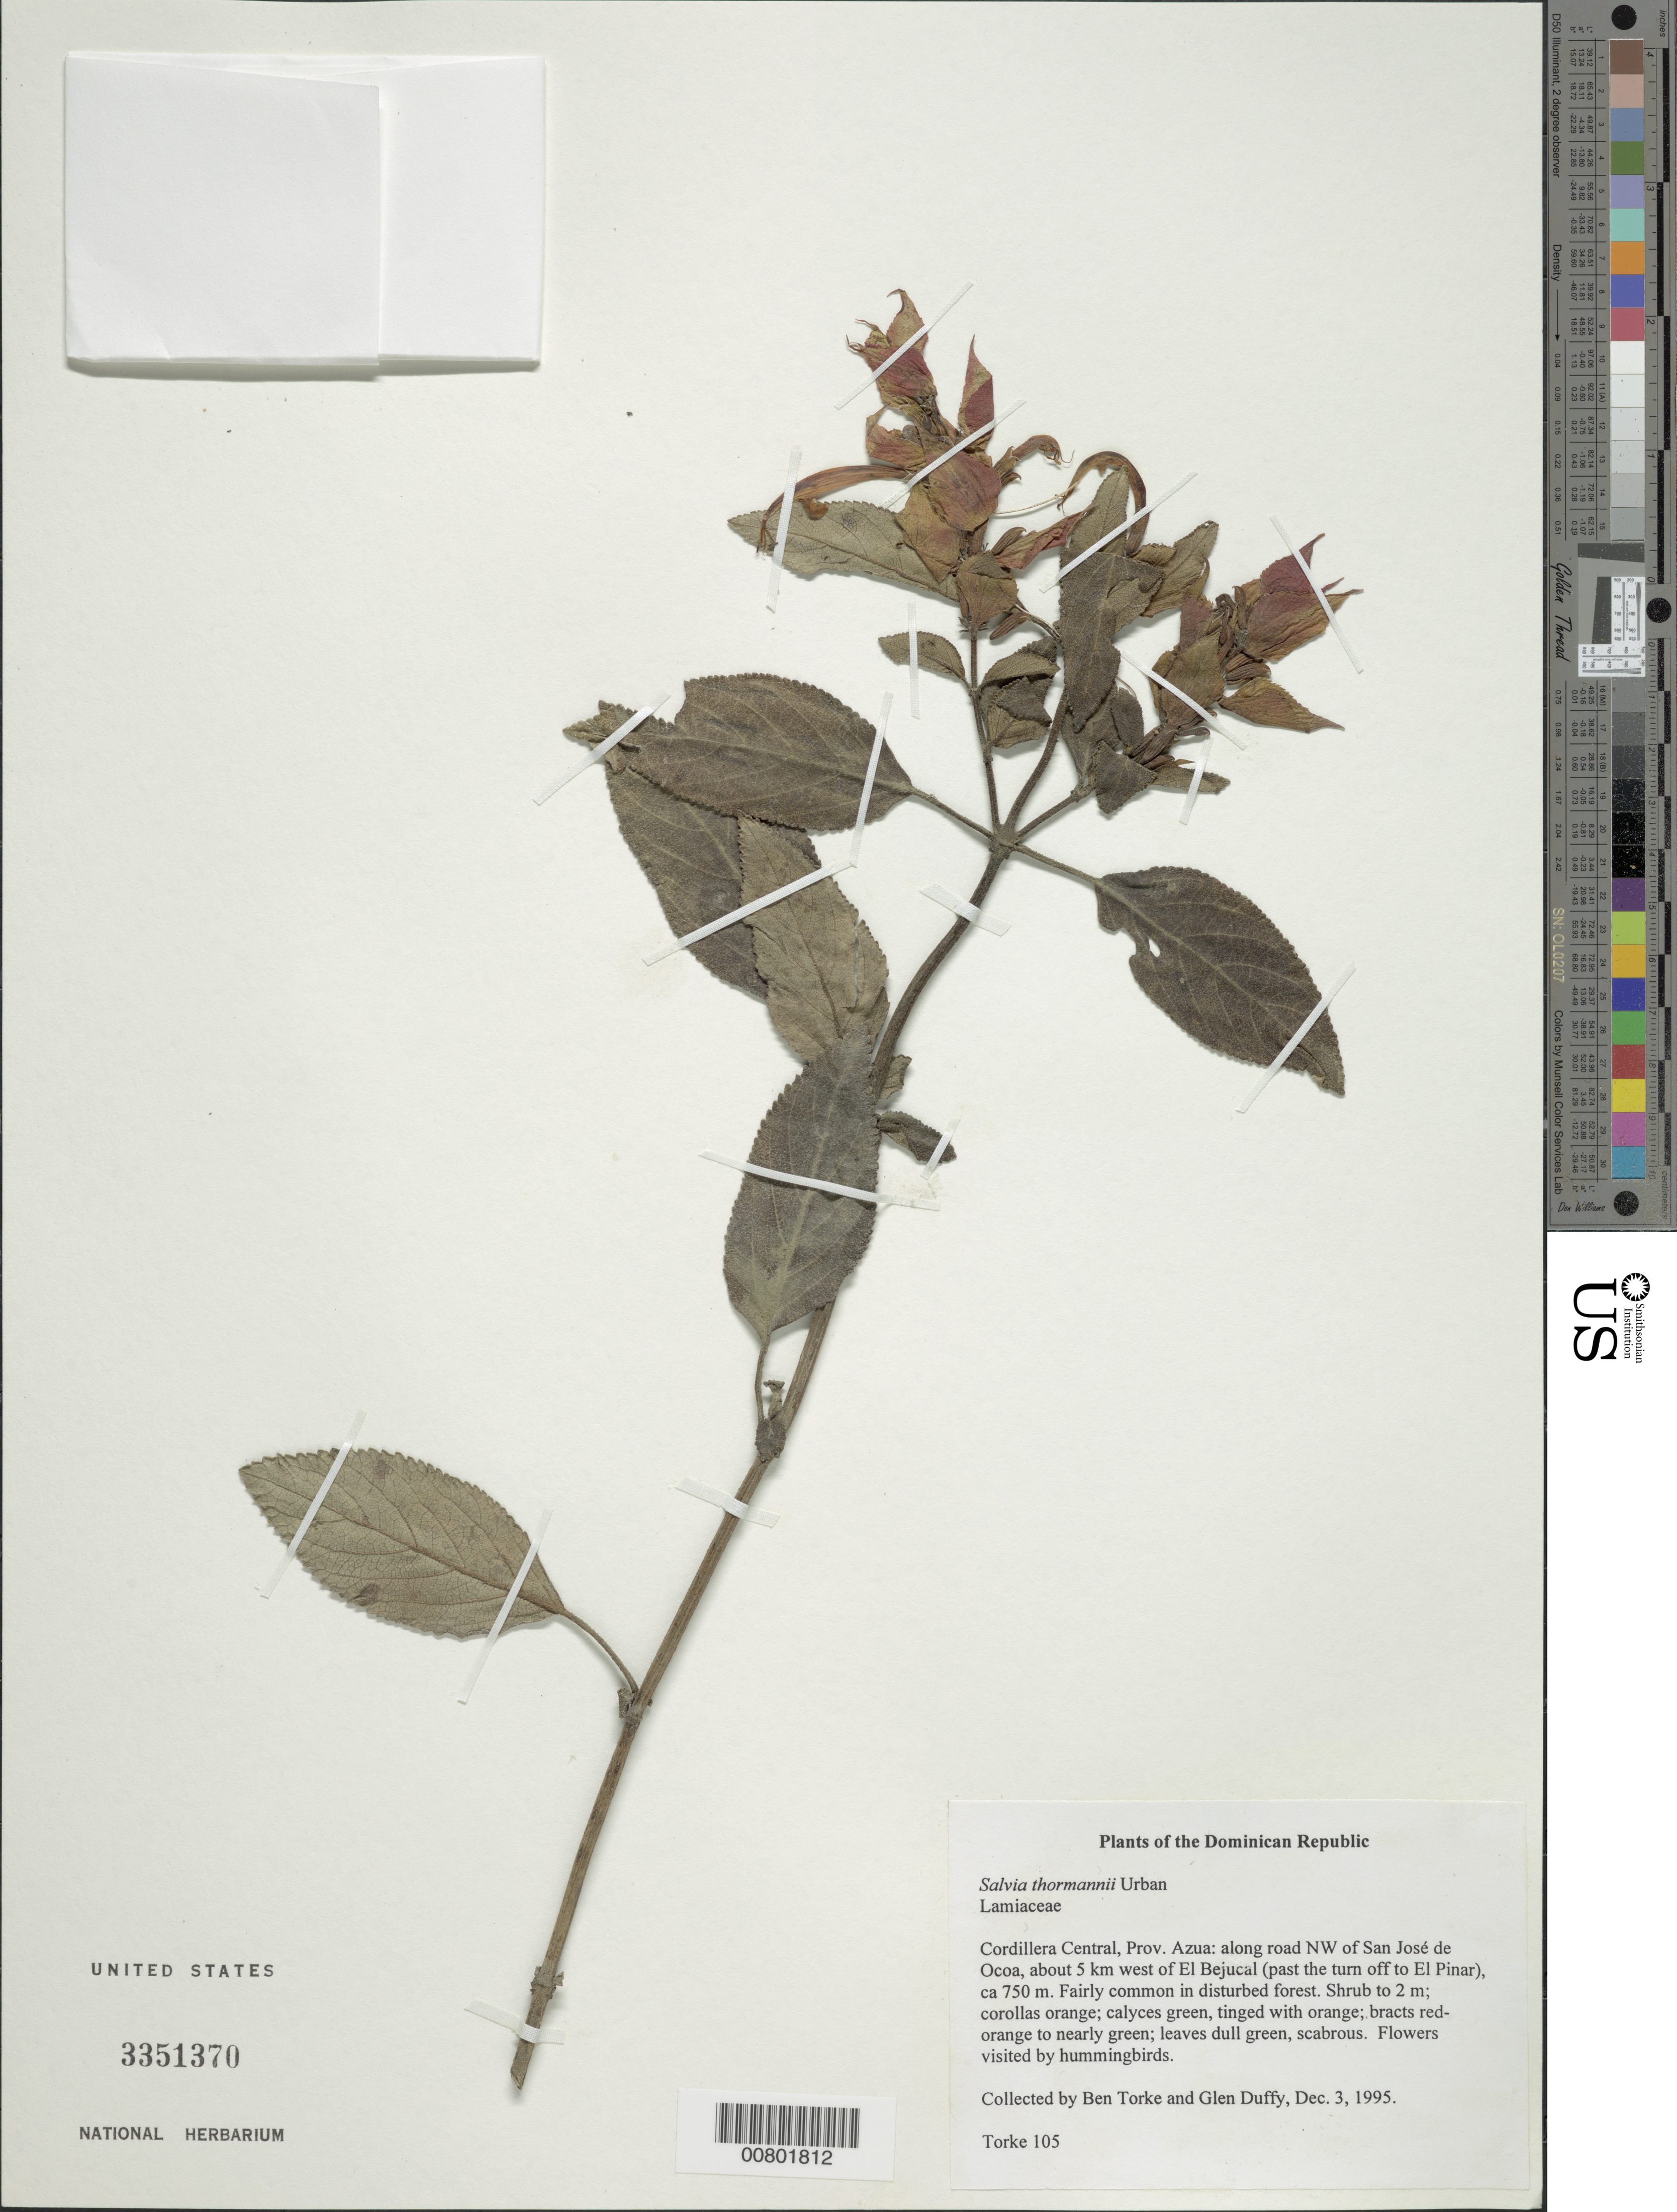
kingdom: Plantae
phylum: Tracheophyta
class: Magnoliopsida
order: Lamiales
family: Lamiaceae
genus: Salvia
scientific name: Salvia thormannii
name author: Urb.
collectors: B. M. Torke & G. Duffy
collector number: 105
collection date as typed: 03 Dec 1995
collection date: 1995-12-03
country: Dominican Republic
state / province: Azua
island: Hispaniola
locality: Cordillera Central. Along road NW of San José de Ocoa, ca. 5 km W of El Bejucal (past the turn off to El Pinar)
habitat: Along road in disturbed forest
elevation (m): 750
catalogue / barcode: US 3351370